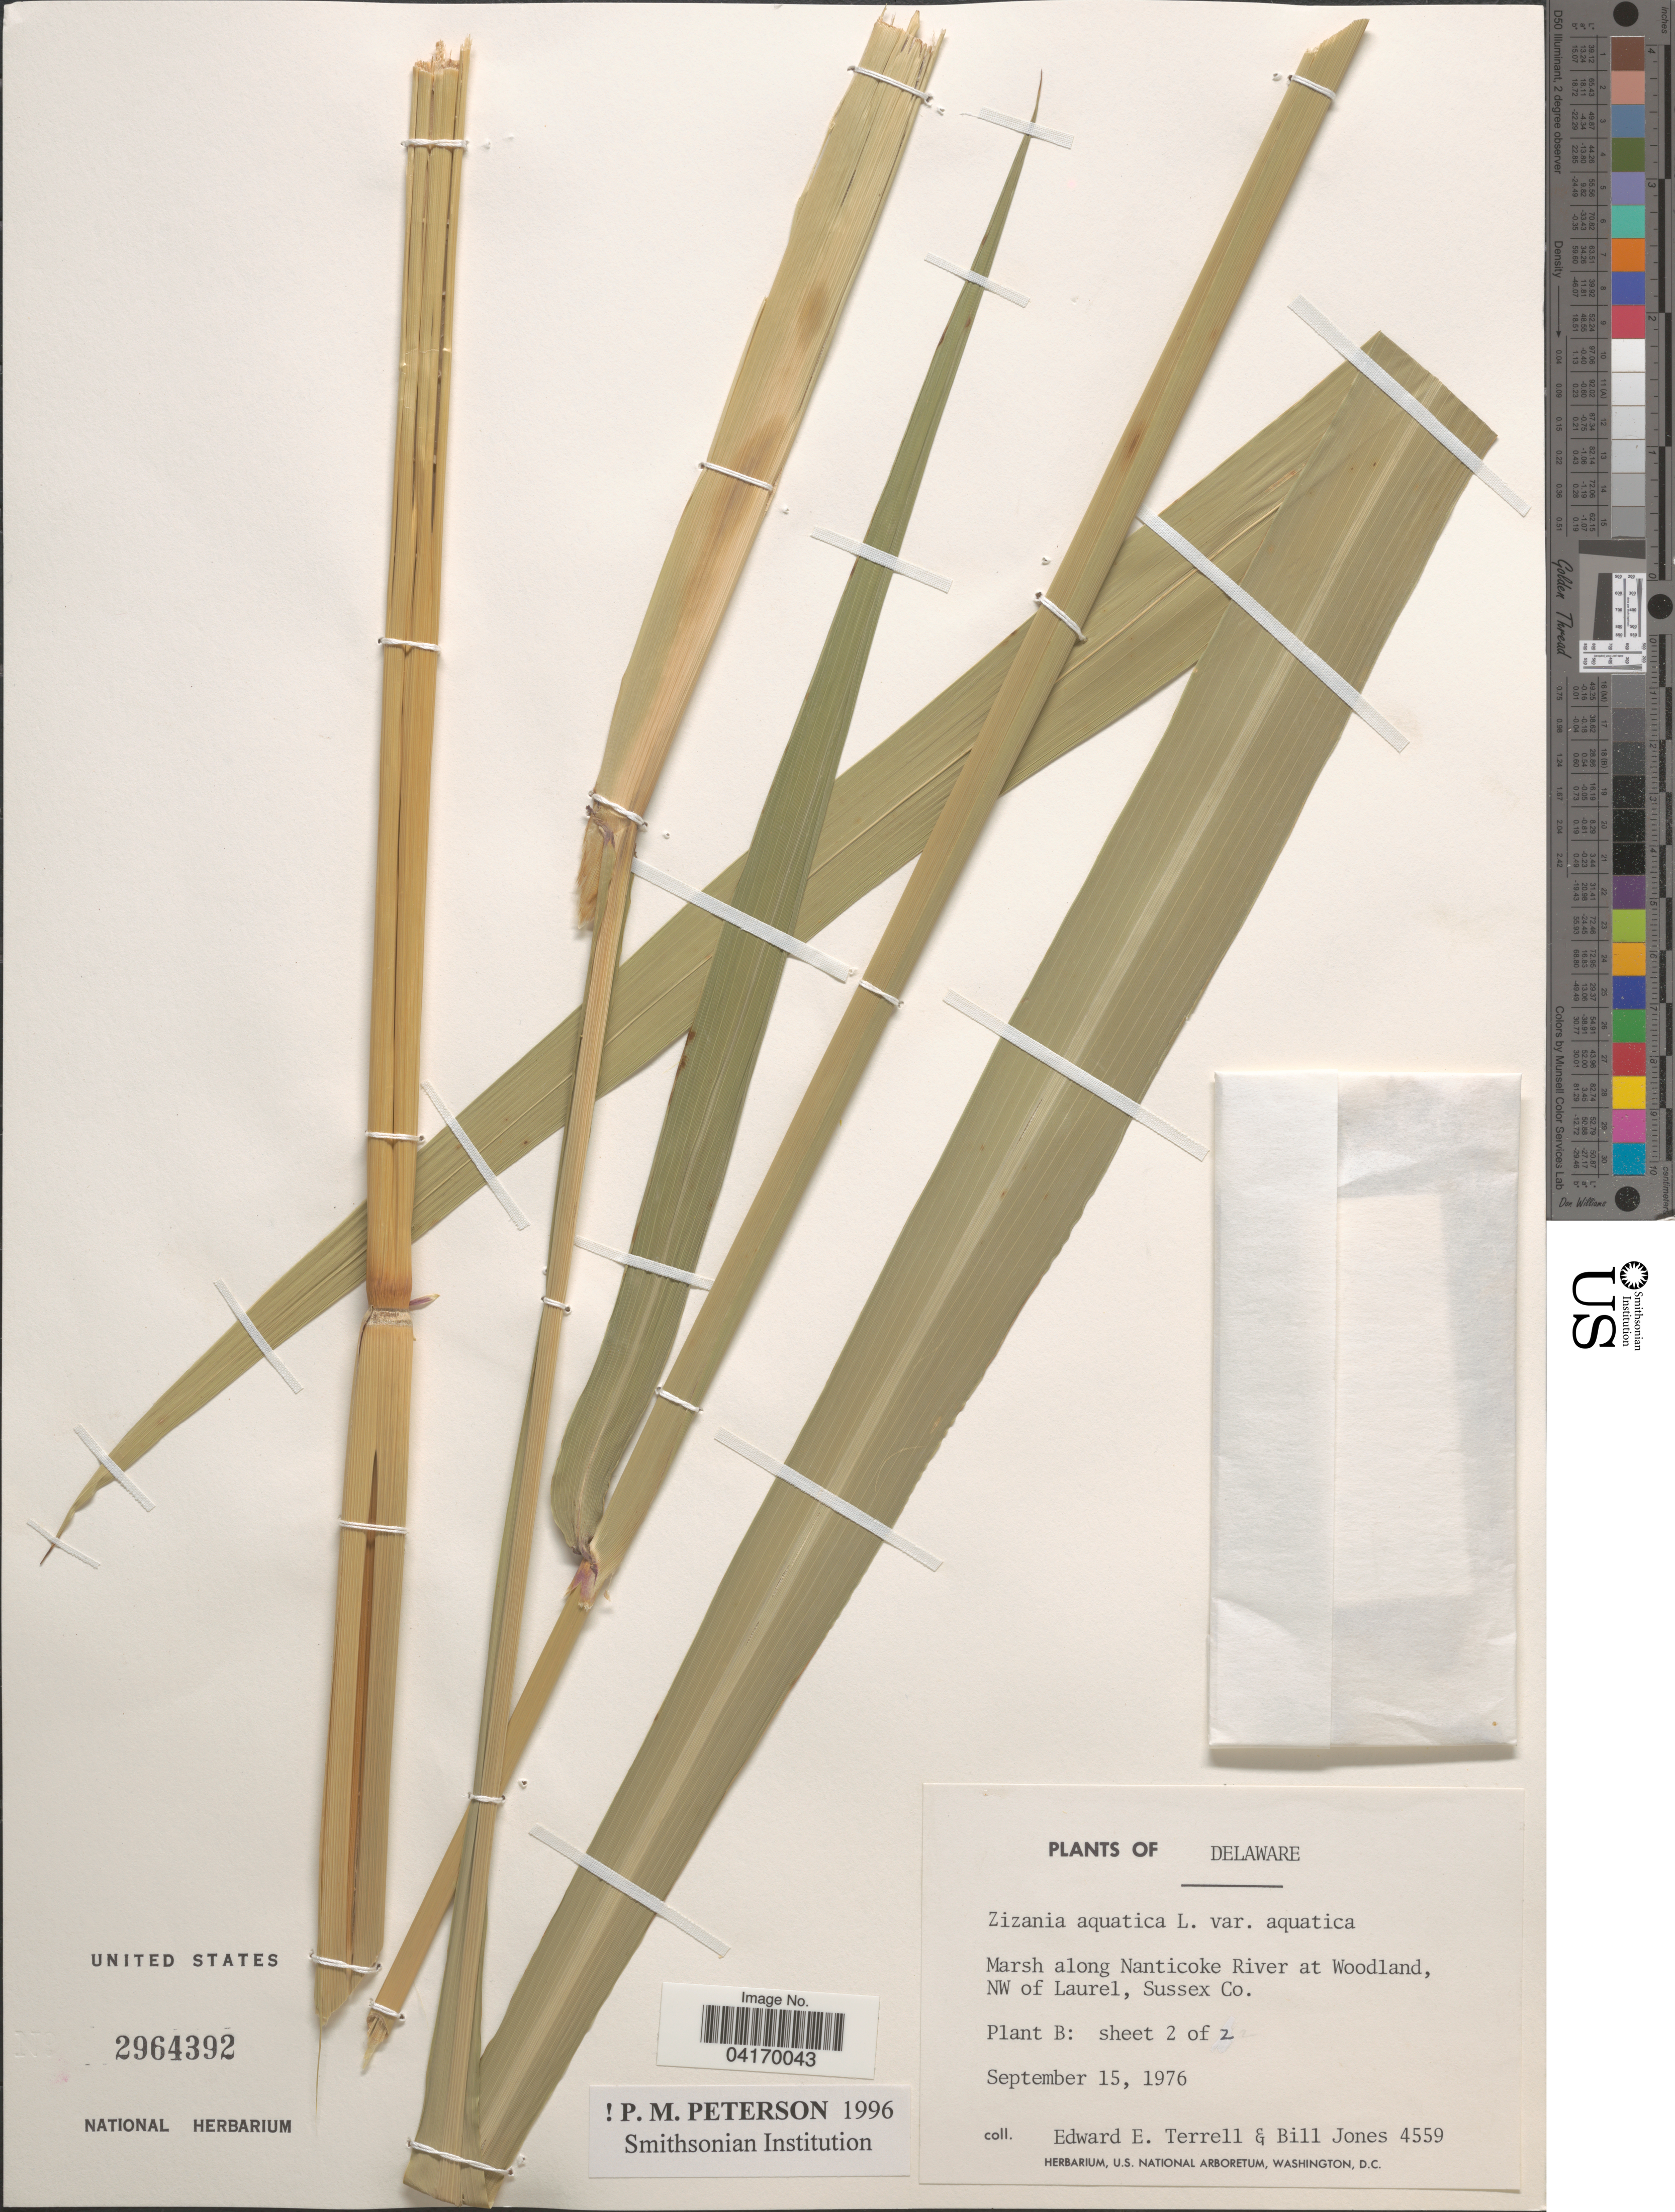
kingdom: Plantae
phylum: Tracheophyta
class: Liliopsida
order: Poales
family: Poaceae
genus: Zizania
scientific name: Zizania aquatica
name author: L.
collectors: E. E. Terrell & B. Jones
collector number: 4559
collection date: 1976-09-15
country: United States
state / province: Delaware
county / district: Sussex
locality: Marsh along Nanticoke River at Woodland, NW of Laurel, Sussex Co.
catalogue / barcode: US 2964392